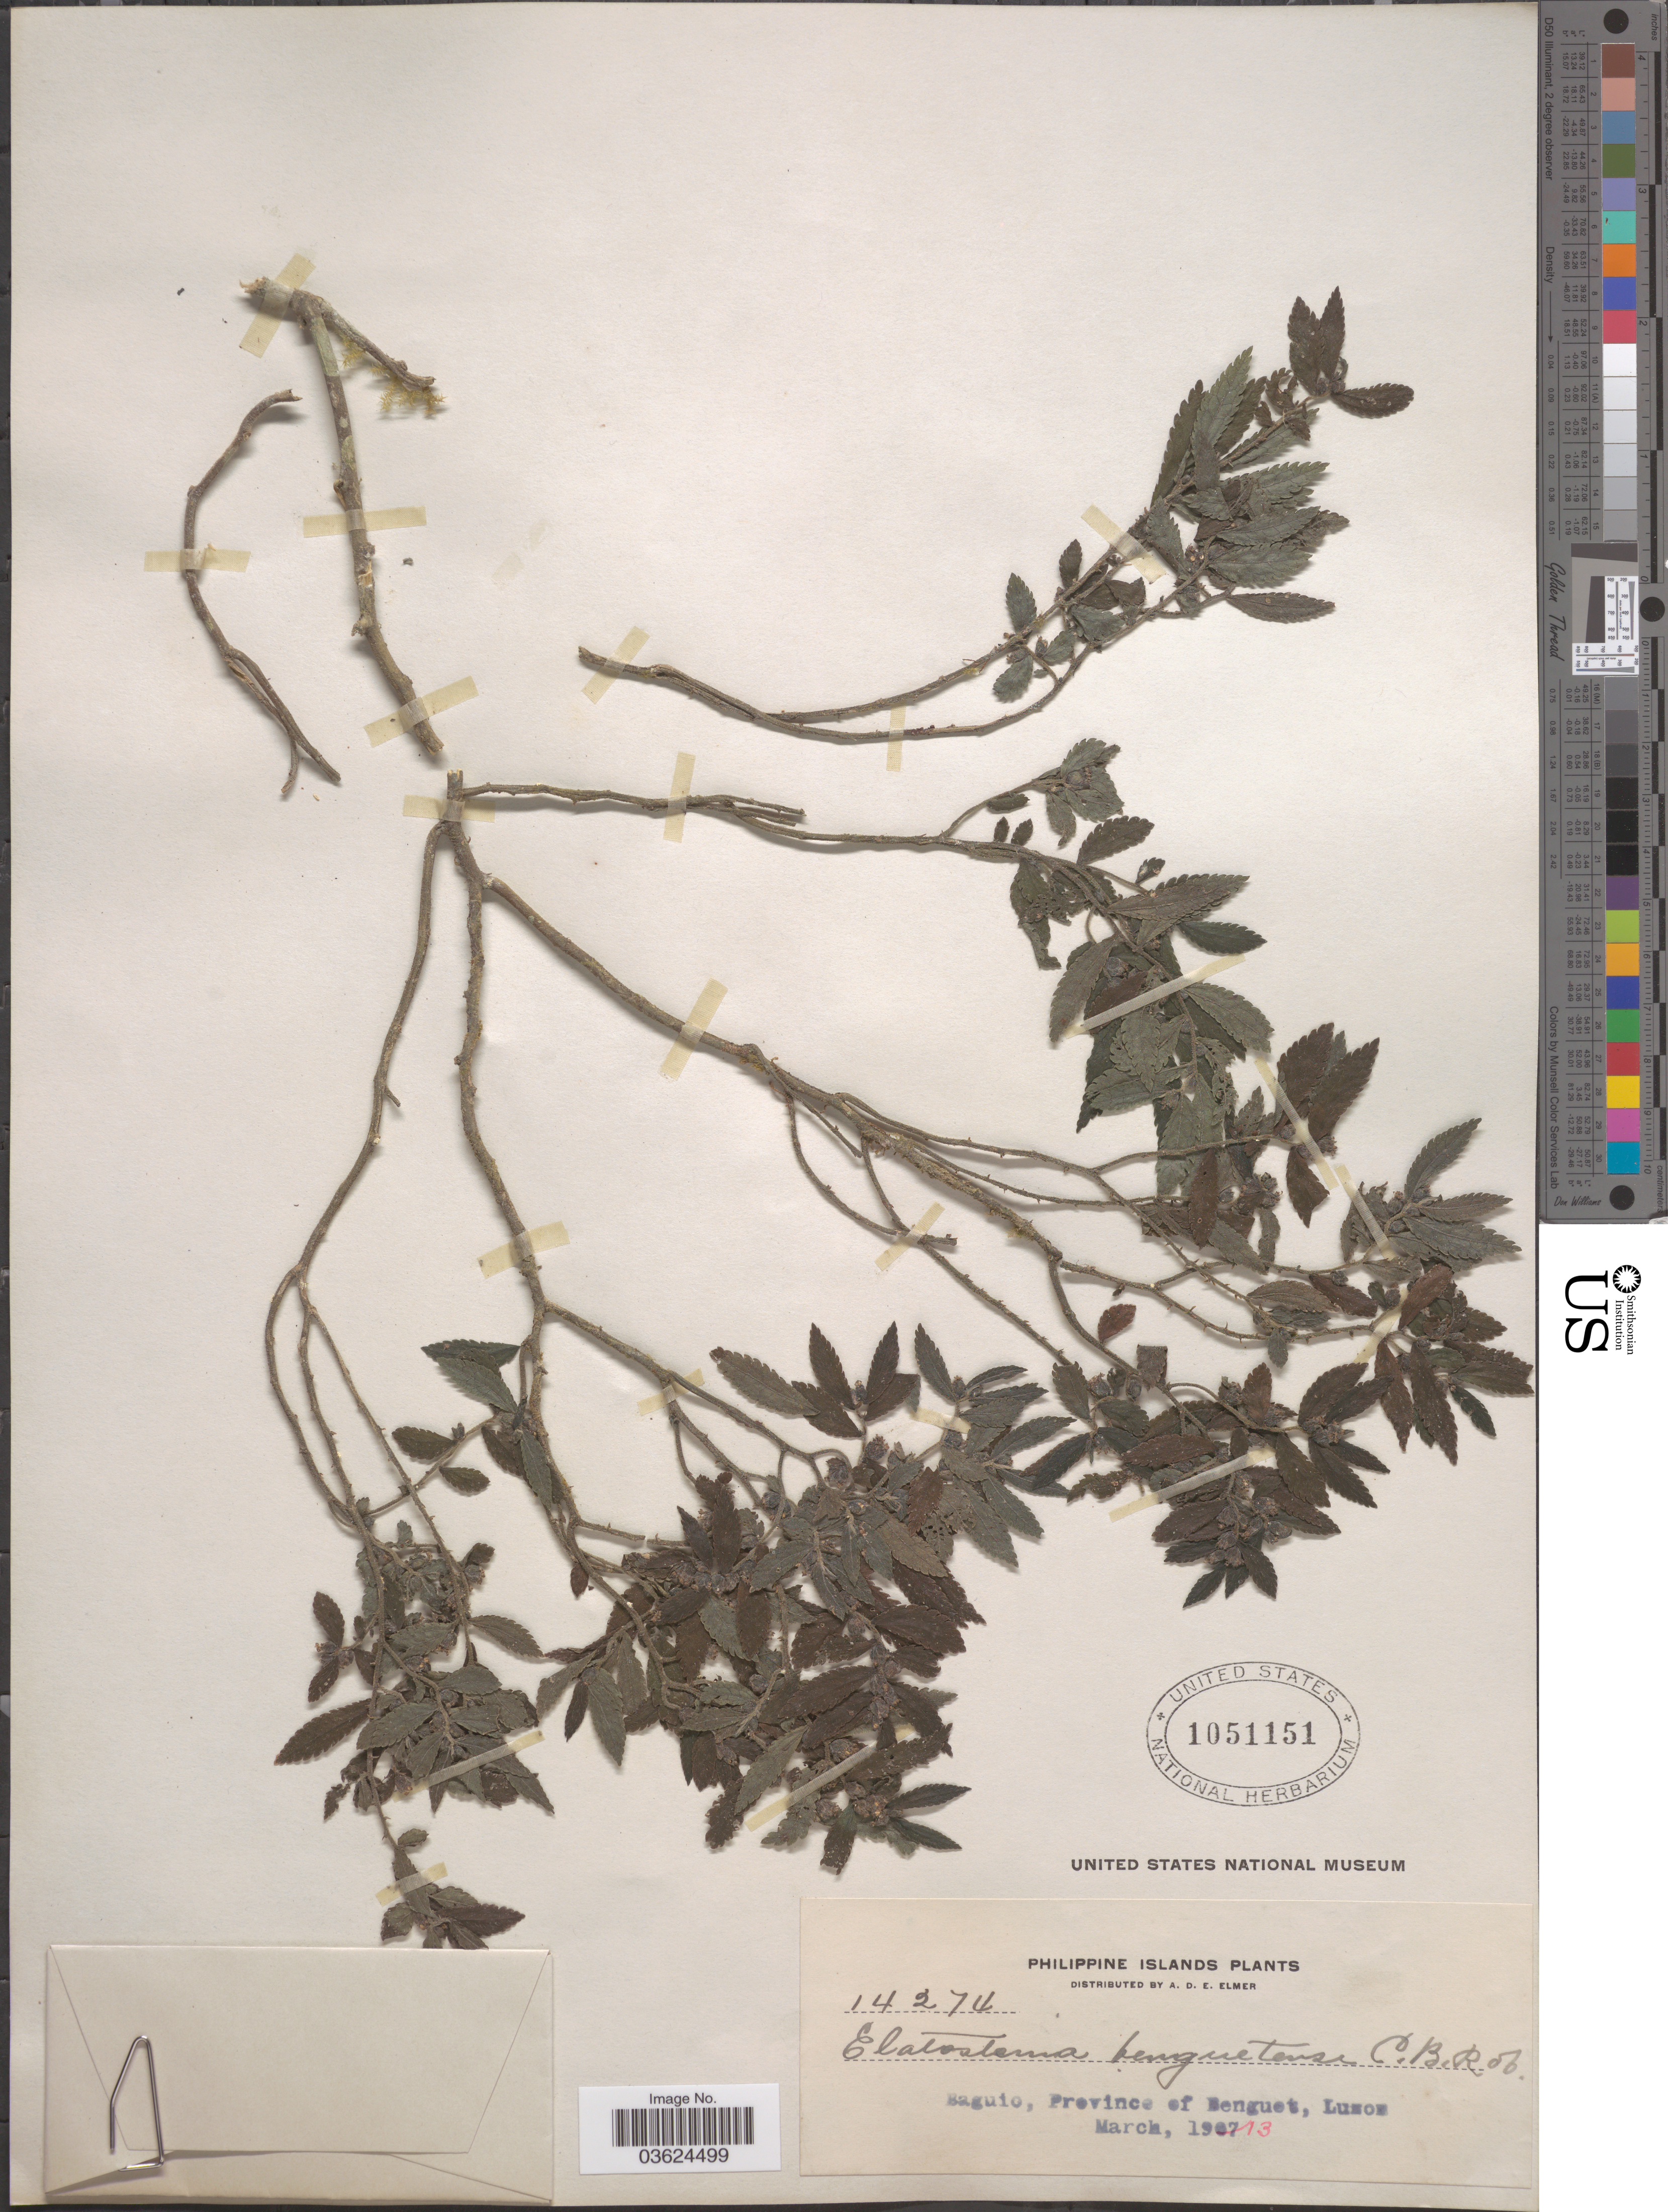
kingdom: Plantae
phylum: Tracheophyta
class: Magnoliopsida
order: Rosales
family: Urticaceae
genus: Elatostema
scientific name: Elatostema benguetense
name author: C.B. Rob.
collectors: A. D. E. Elmer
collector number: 14274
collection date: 1913-03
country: Philippines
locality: Philippine Islands. Baguio, Province of Benguet, Luzon.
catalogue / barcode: US 1051151